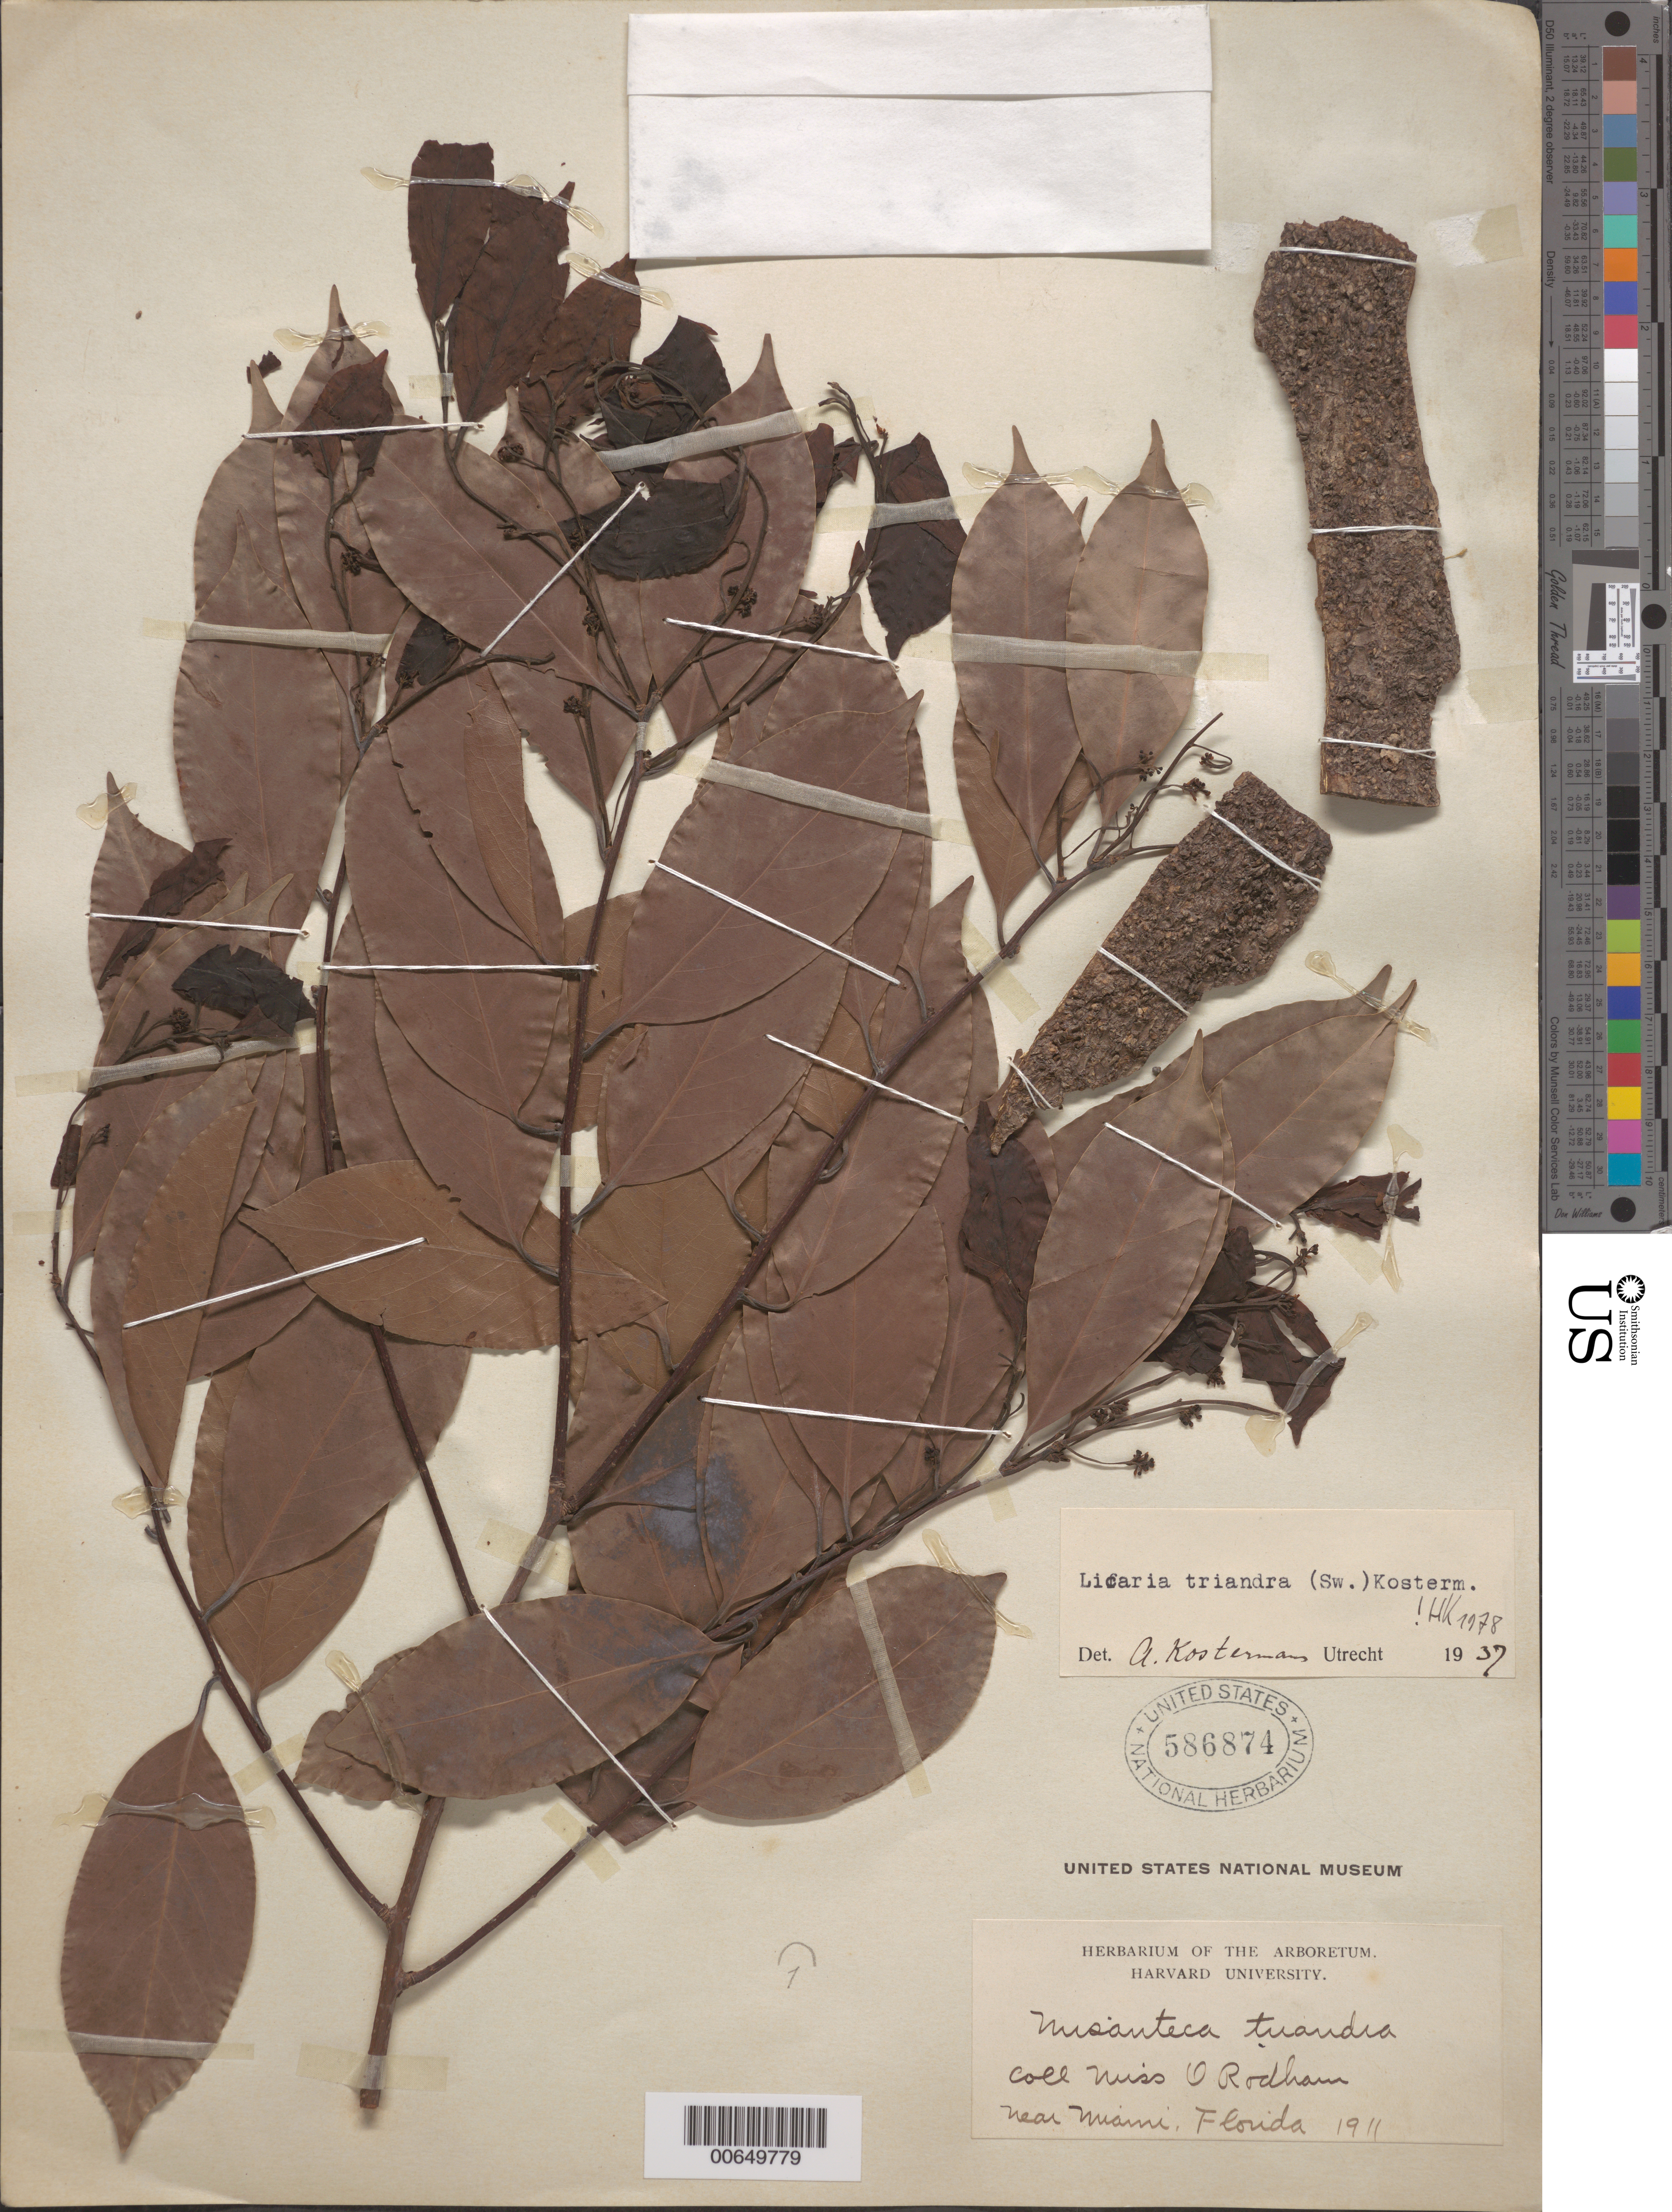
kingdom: Plantae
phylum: Tracheophyta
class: Magnoliopsida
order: Laurales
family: Lauraceae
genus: Licaria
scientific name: Licaria triandra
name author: (Sw.) Kosterm.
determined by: Kostermans, A. J. G. H.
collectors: O. Rodham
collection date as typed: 1911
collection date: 1911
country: United States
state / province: Florida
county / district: Dade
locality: Near Miami.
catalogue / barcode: US 586874